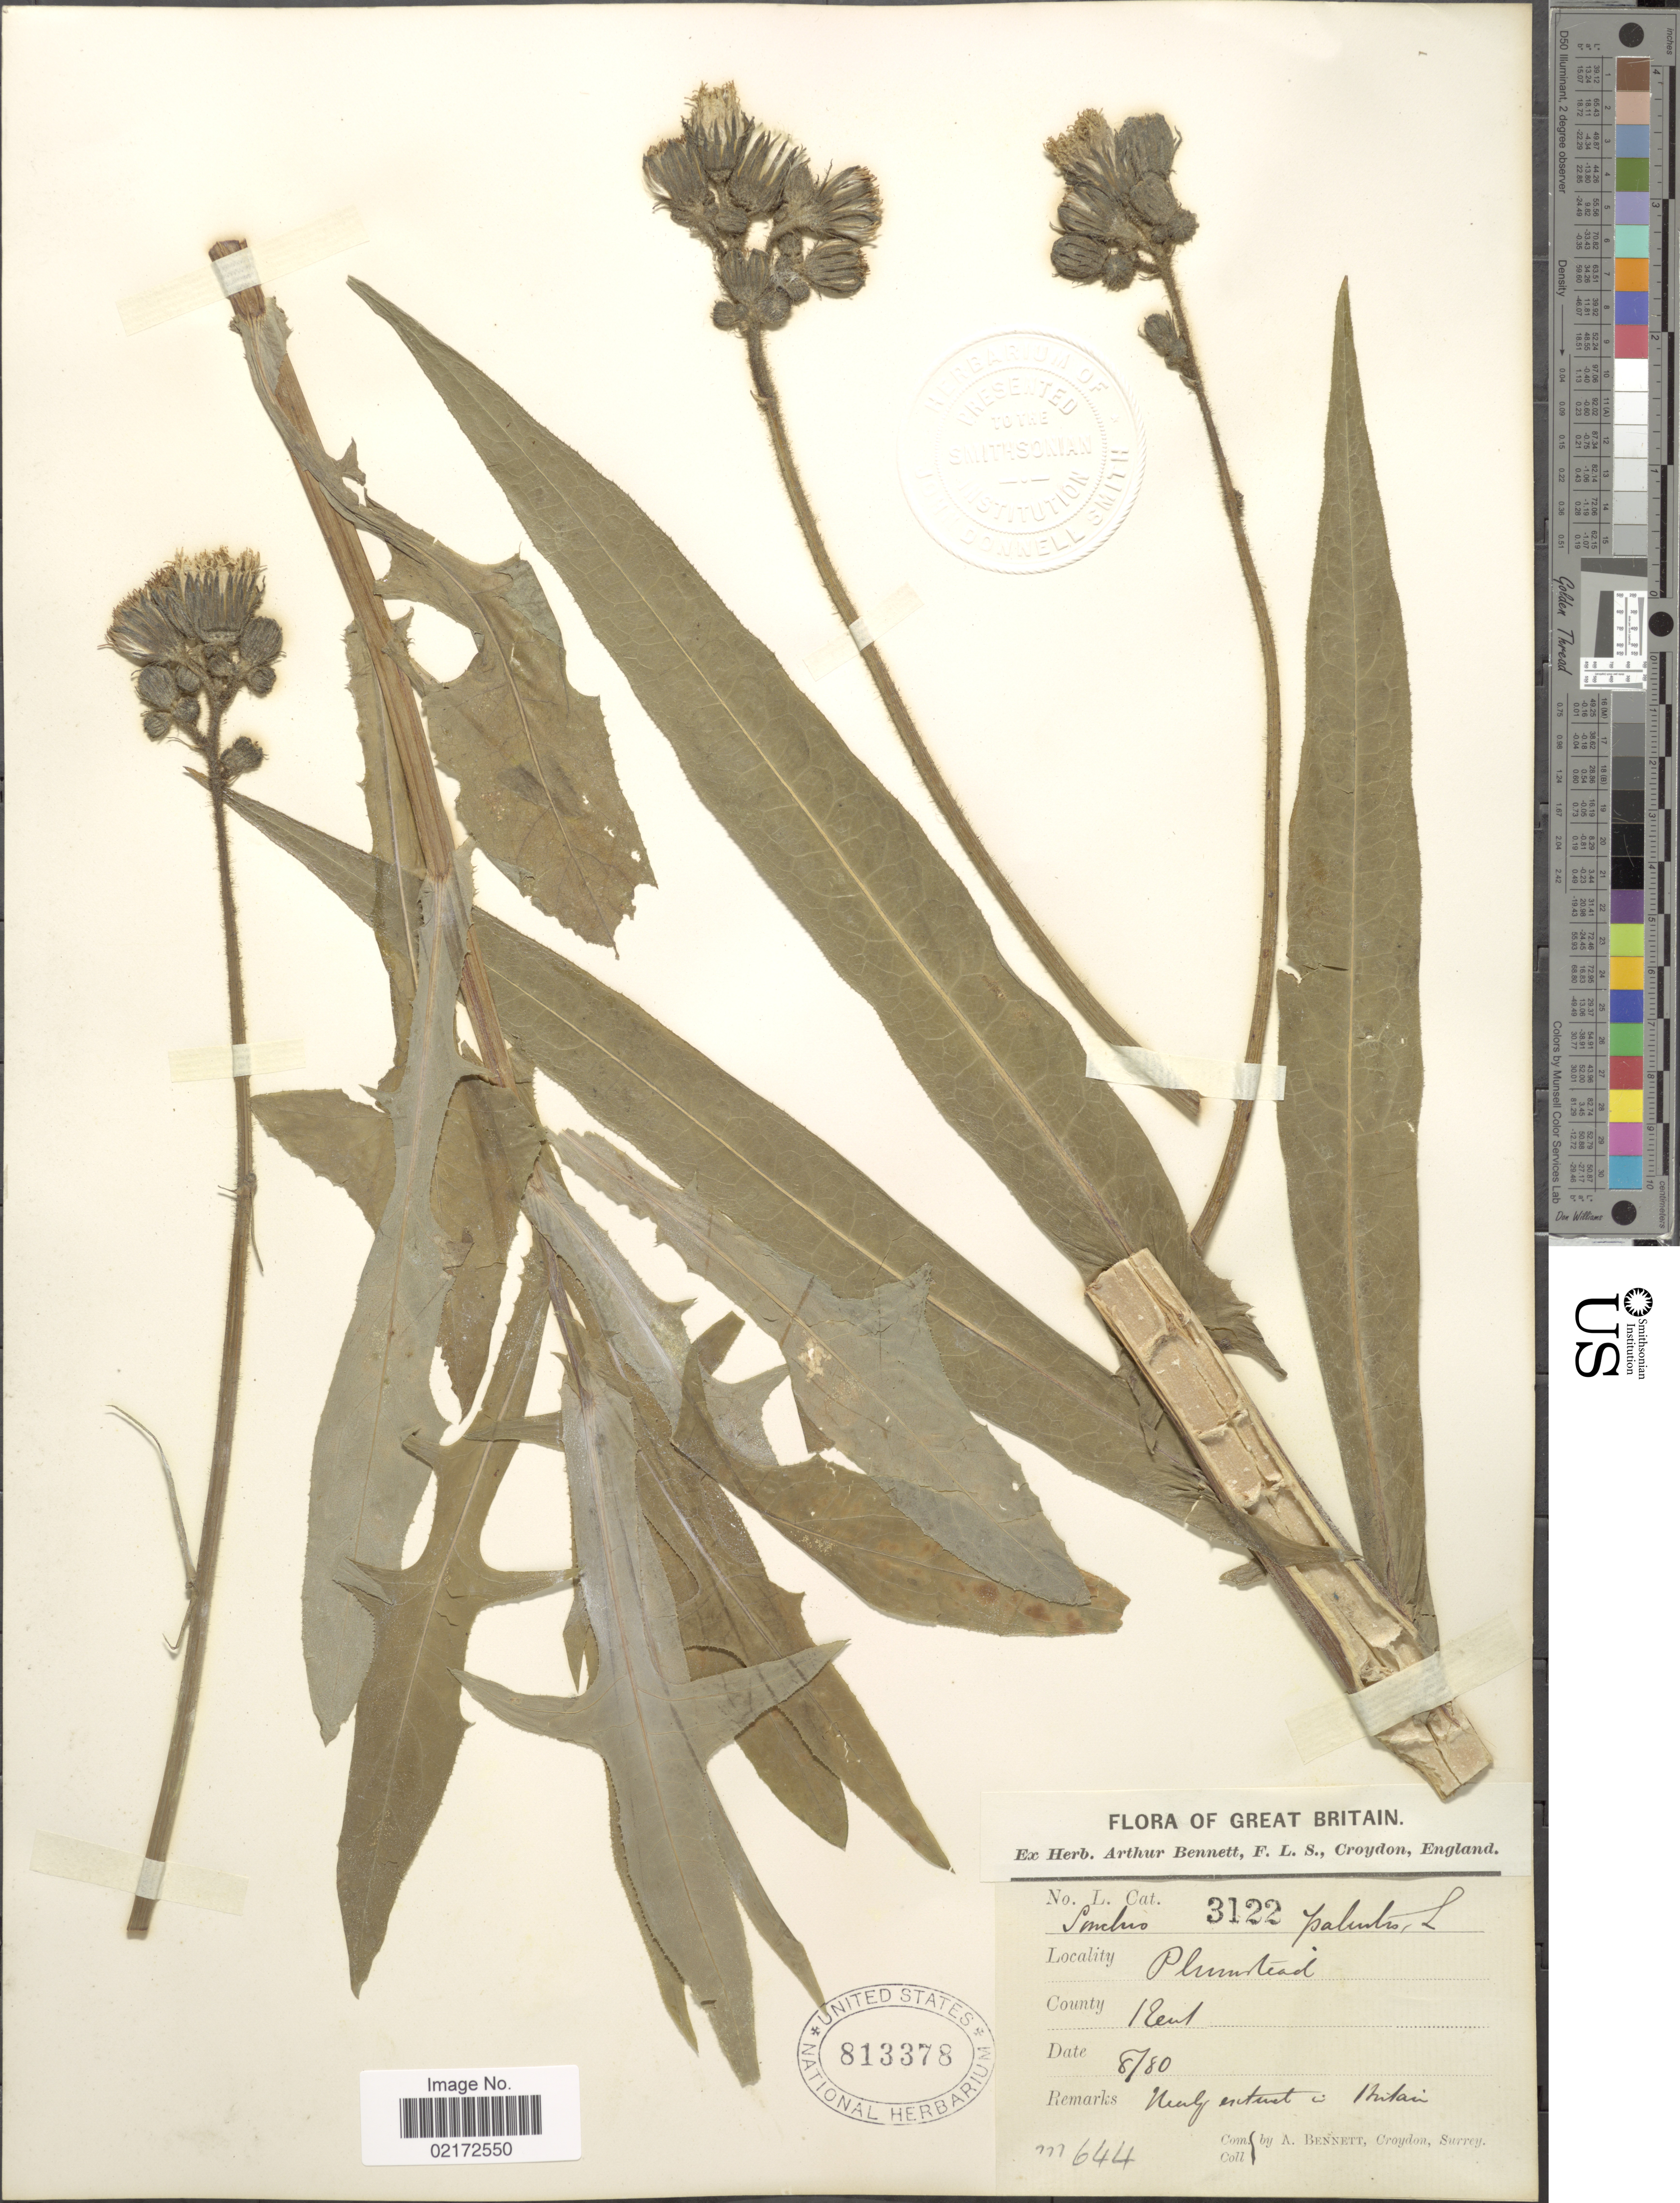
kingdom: Plantae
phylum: Tracheophyta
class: Magnoliopsida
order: Asterales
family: Asteraceae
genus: Sonchus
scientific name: Sonchus palustris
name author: L.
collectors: A. Bennett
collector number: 3122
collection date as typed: Transcribed d/m/y: /8/80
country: United Kingdom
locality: Great Britain. Plumstead. County Kent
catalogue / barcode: US 813378